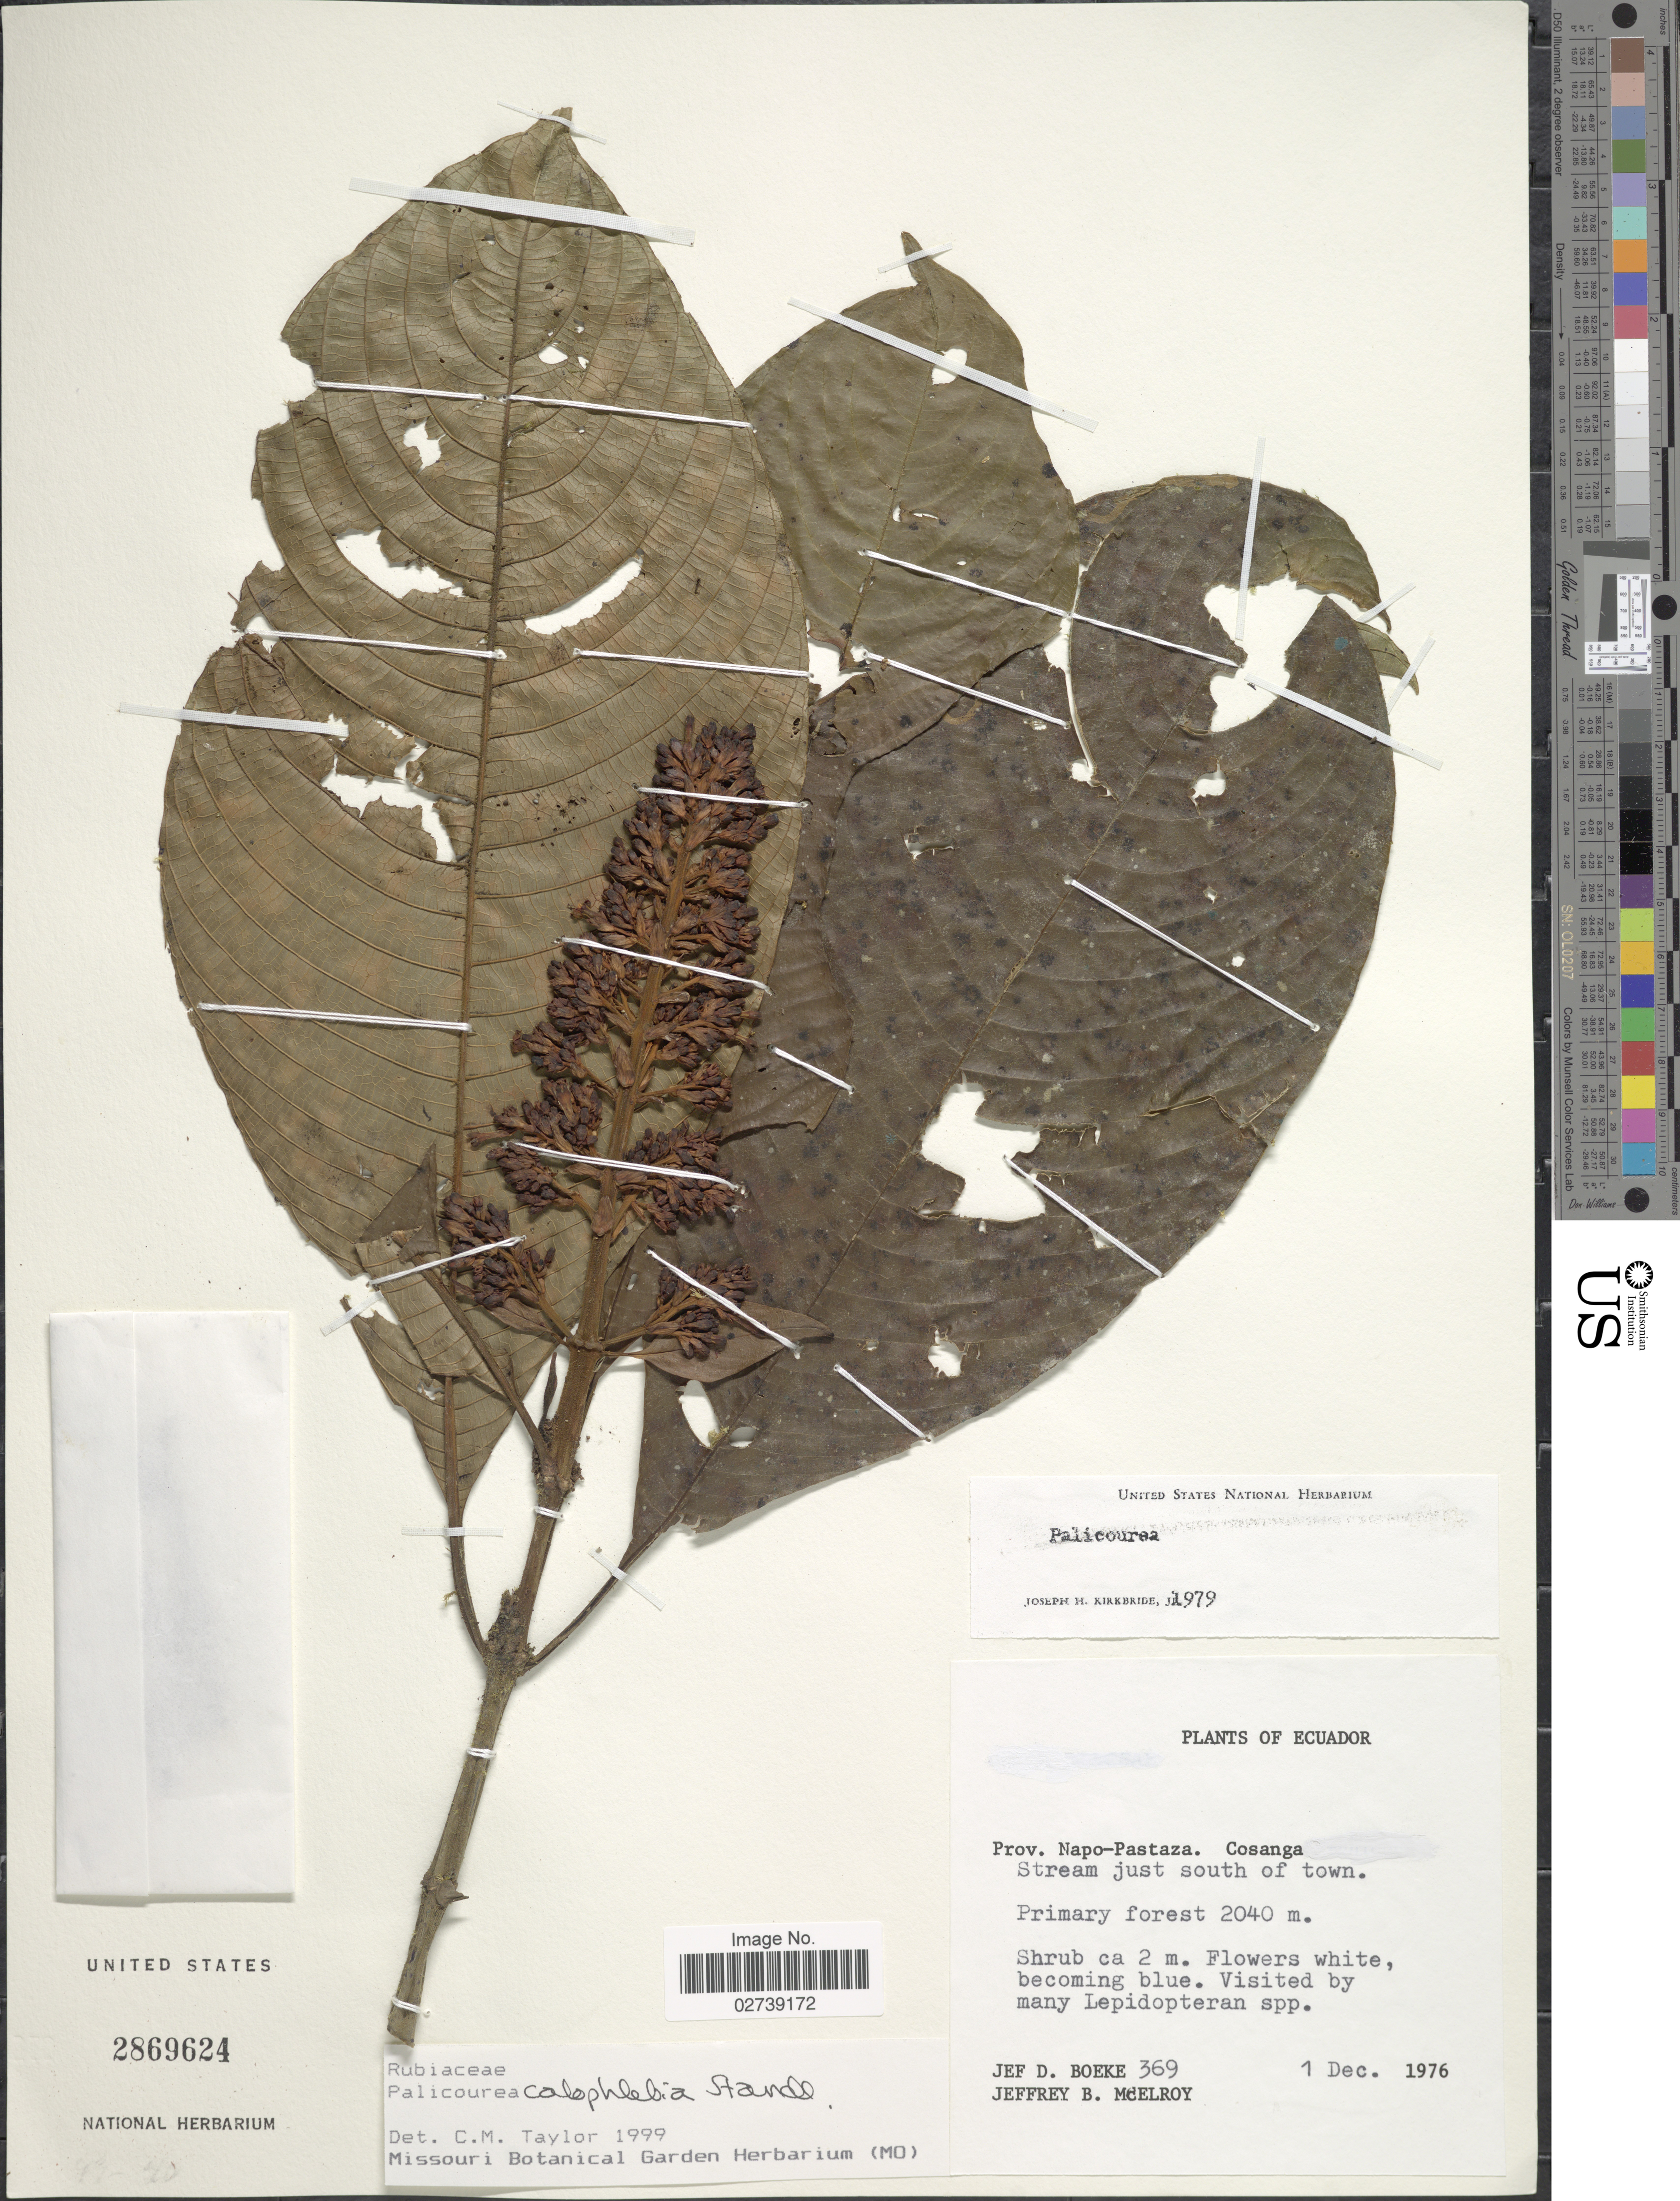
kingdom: Plantae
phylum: Tracheophyta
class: Magnoliopsida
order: Gentianales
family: Rubiaceae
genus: Palicourea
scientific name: Palicourea calophlebia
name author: Standl.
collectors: J. Boeke & J. B. McElroy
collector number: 369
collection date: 1976-12-01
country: Ecuador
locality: Napo-Pastaza. Cosanga. Stream just south of town.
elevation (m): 2040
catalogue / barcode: US 2869624